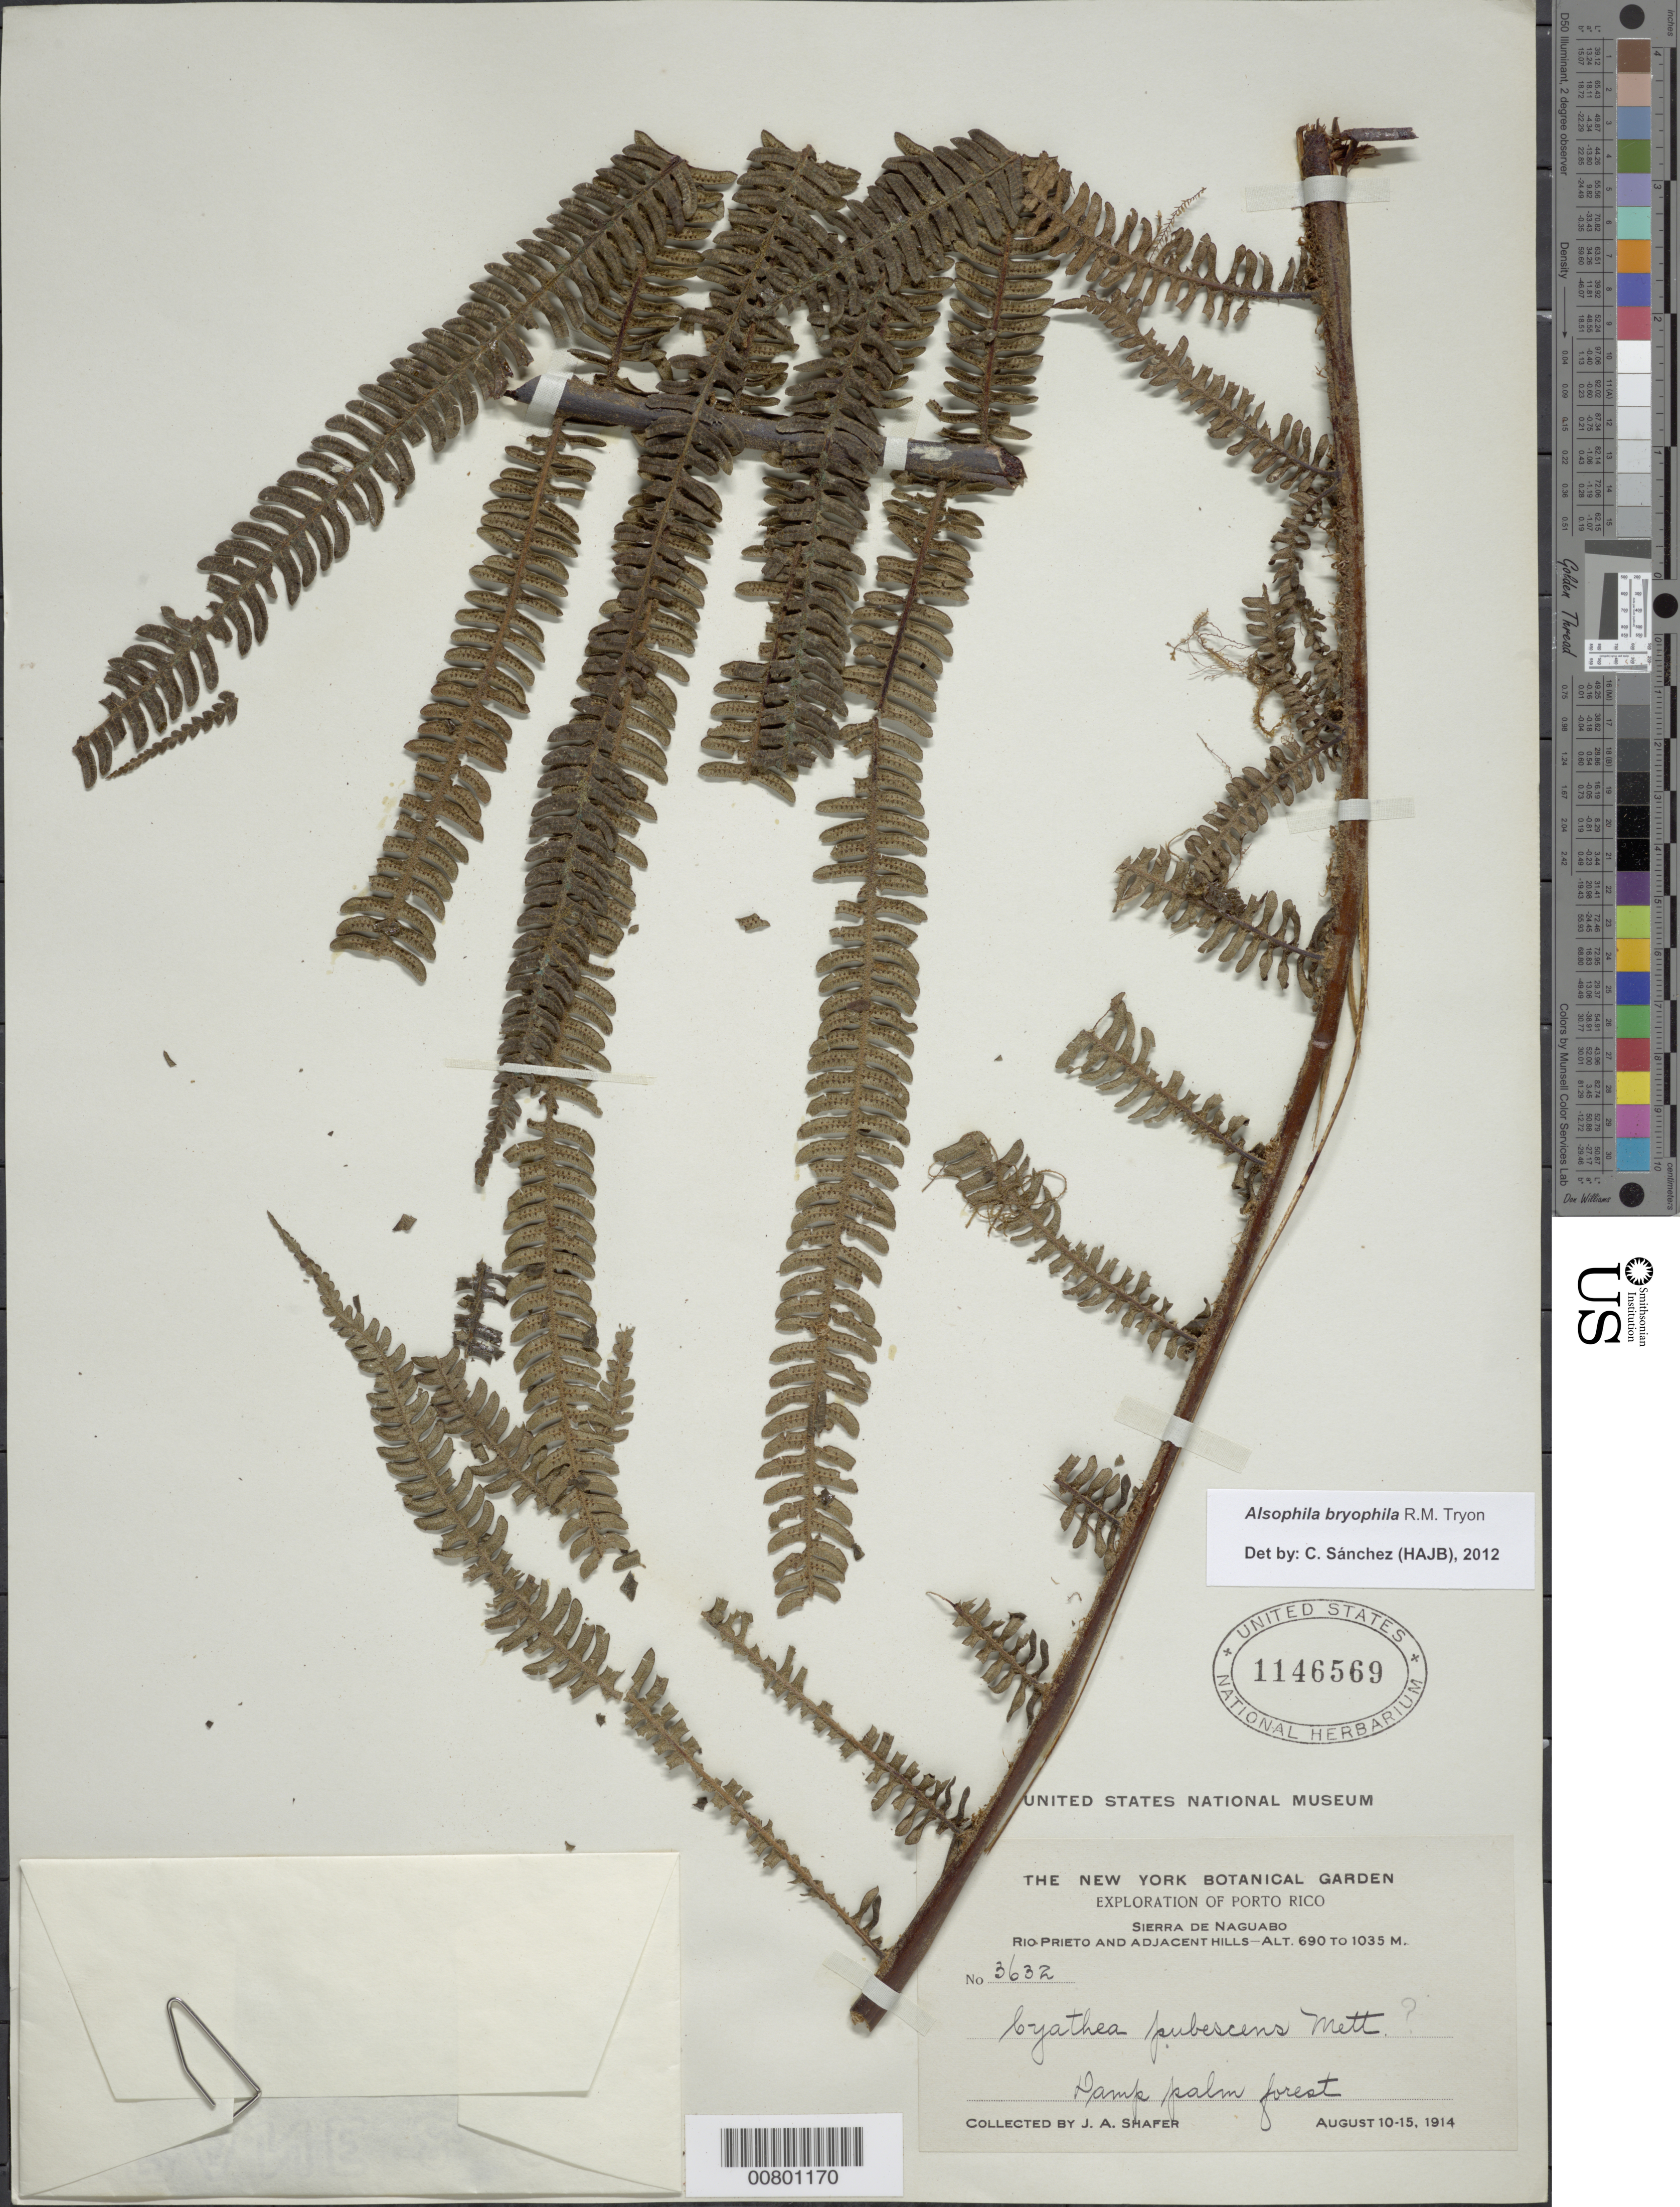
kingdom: Plantae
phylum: Tracheophyta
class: Polypodiopsida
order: Cyatheales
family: Cyatheaceae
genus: Alsophila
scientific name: Alsophila bryophila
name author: R.M. Tryon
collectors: J. A. Shafer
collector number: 3632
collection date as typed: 10 Aug 1914 to 15 Aug 1914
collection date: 1914-08-10/1914-08-15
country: Puerto Rico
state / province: Naguabo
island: Puerto Rico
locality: Sierra de Naguabo, Rio Prieto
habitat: Damp palm forest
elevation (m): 690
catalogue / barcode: US 1146569